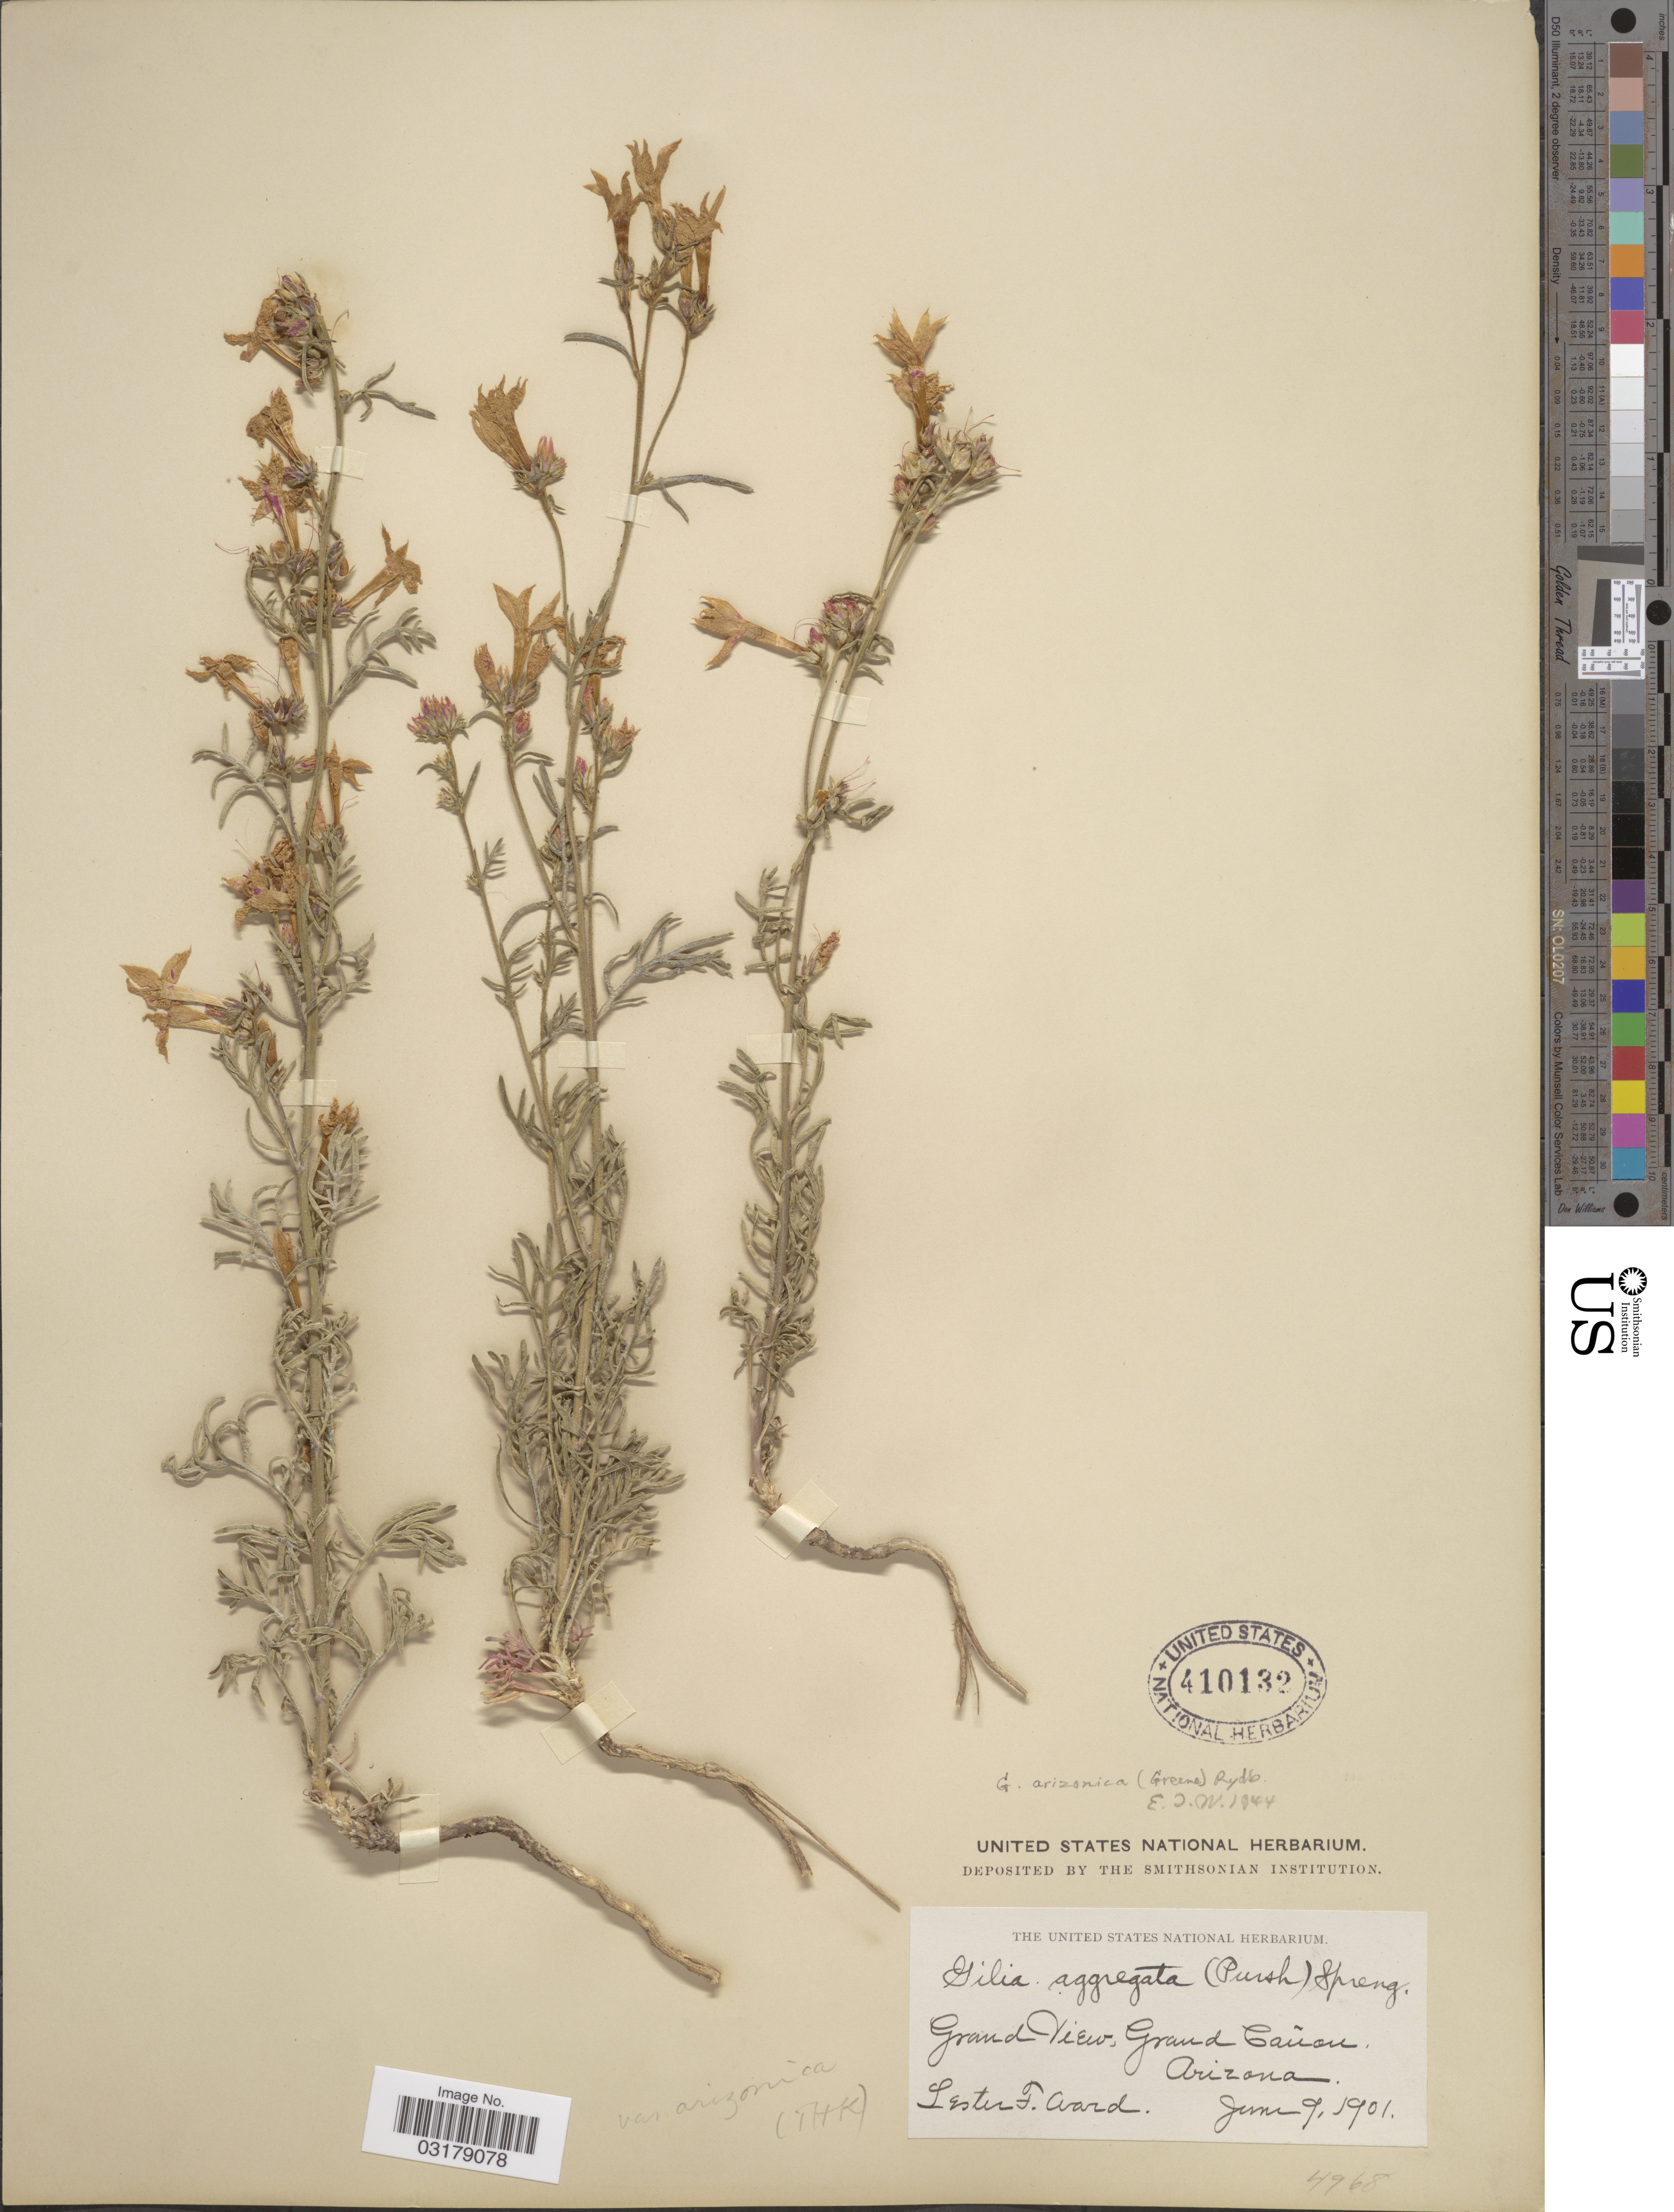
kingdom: Plantae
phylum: Tracheophyta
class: Magnoliopsida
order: Ericales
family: Polemoniaceae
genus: Ipomopsis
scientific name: Ipomopsis aggregata subsp. arizonica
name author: (Greene) V.E. Grant & A.D. Grant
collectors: L. F. Ward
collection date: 1901-06-09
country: United States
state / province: Arizona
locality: Grand View, Grand Cañon.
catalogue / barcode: US 410132